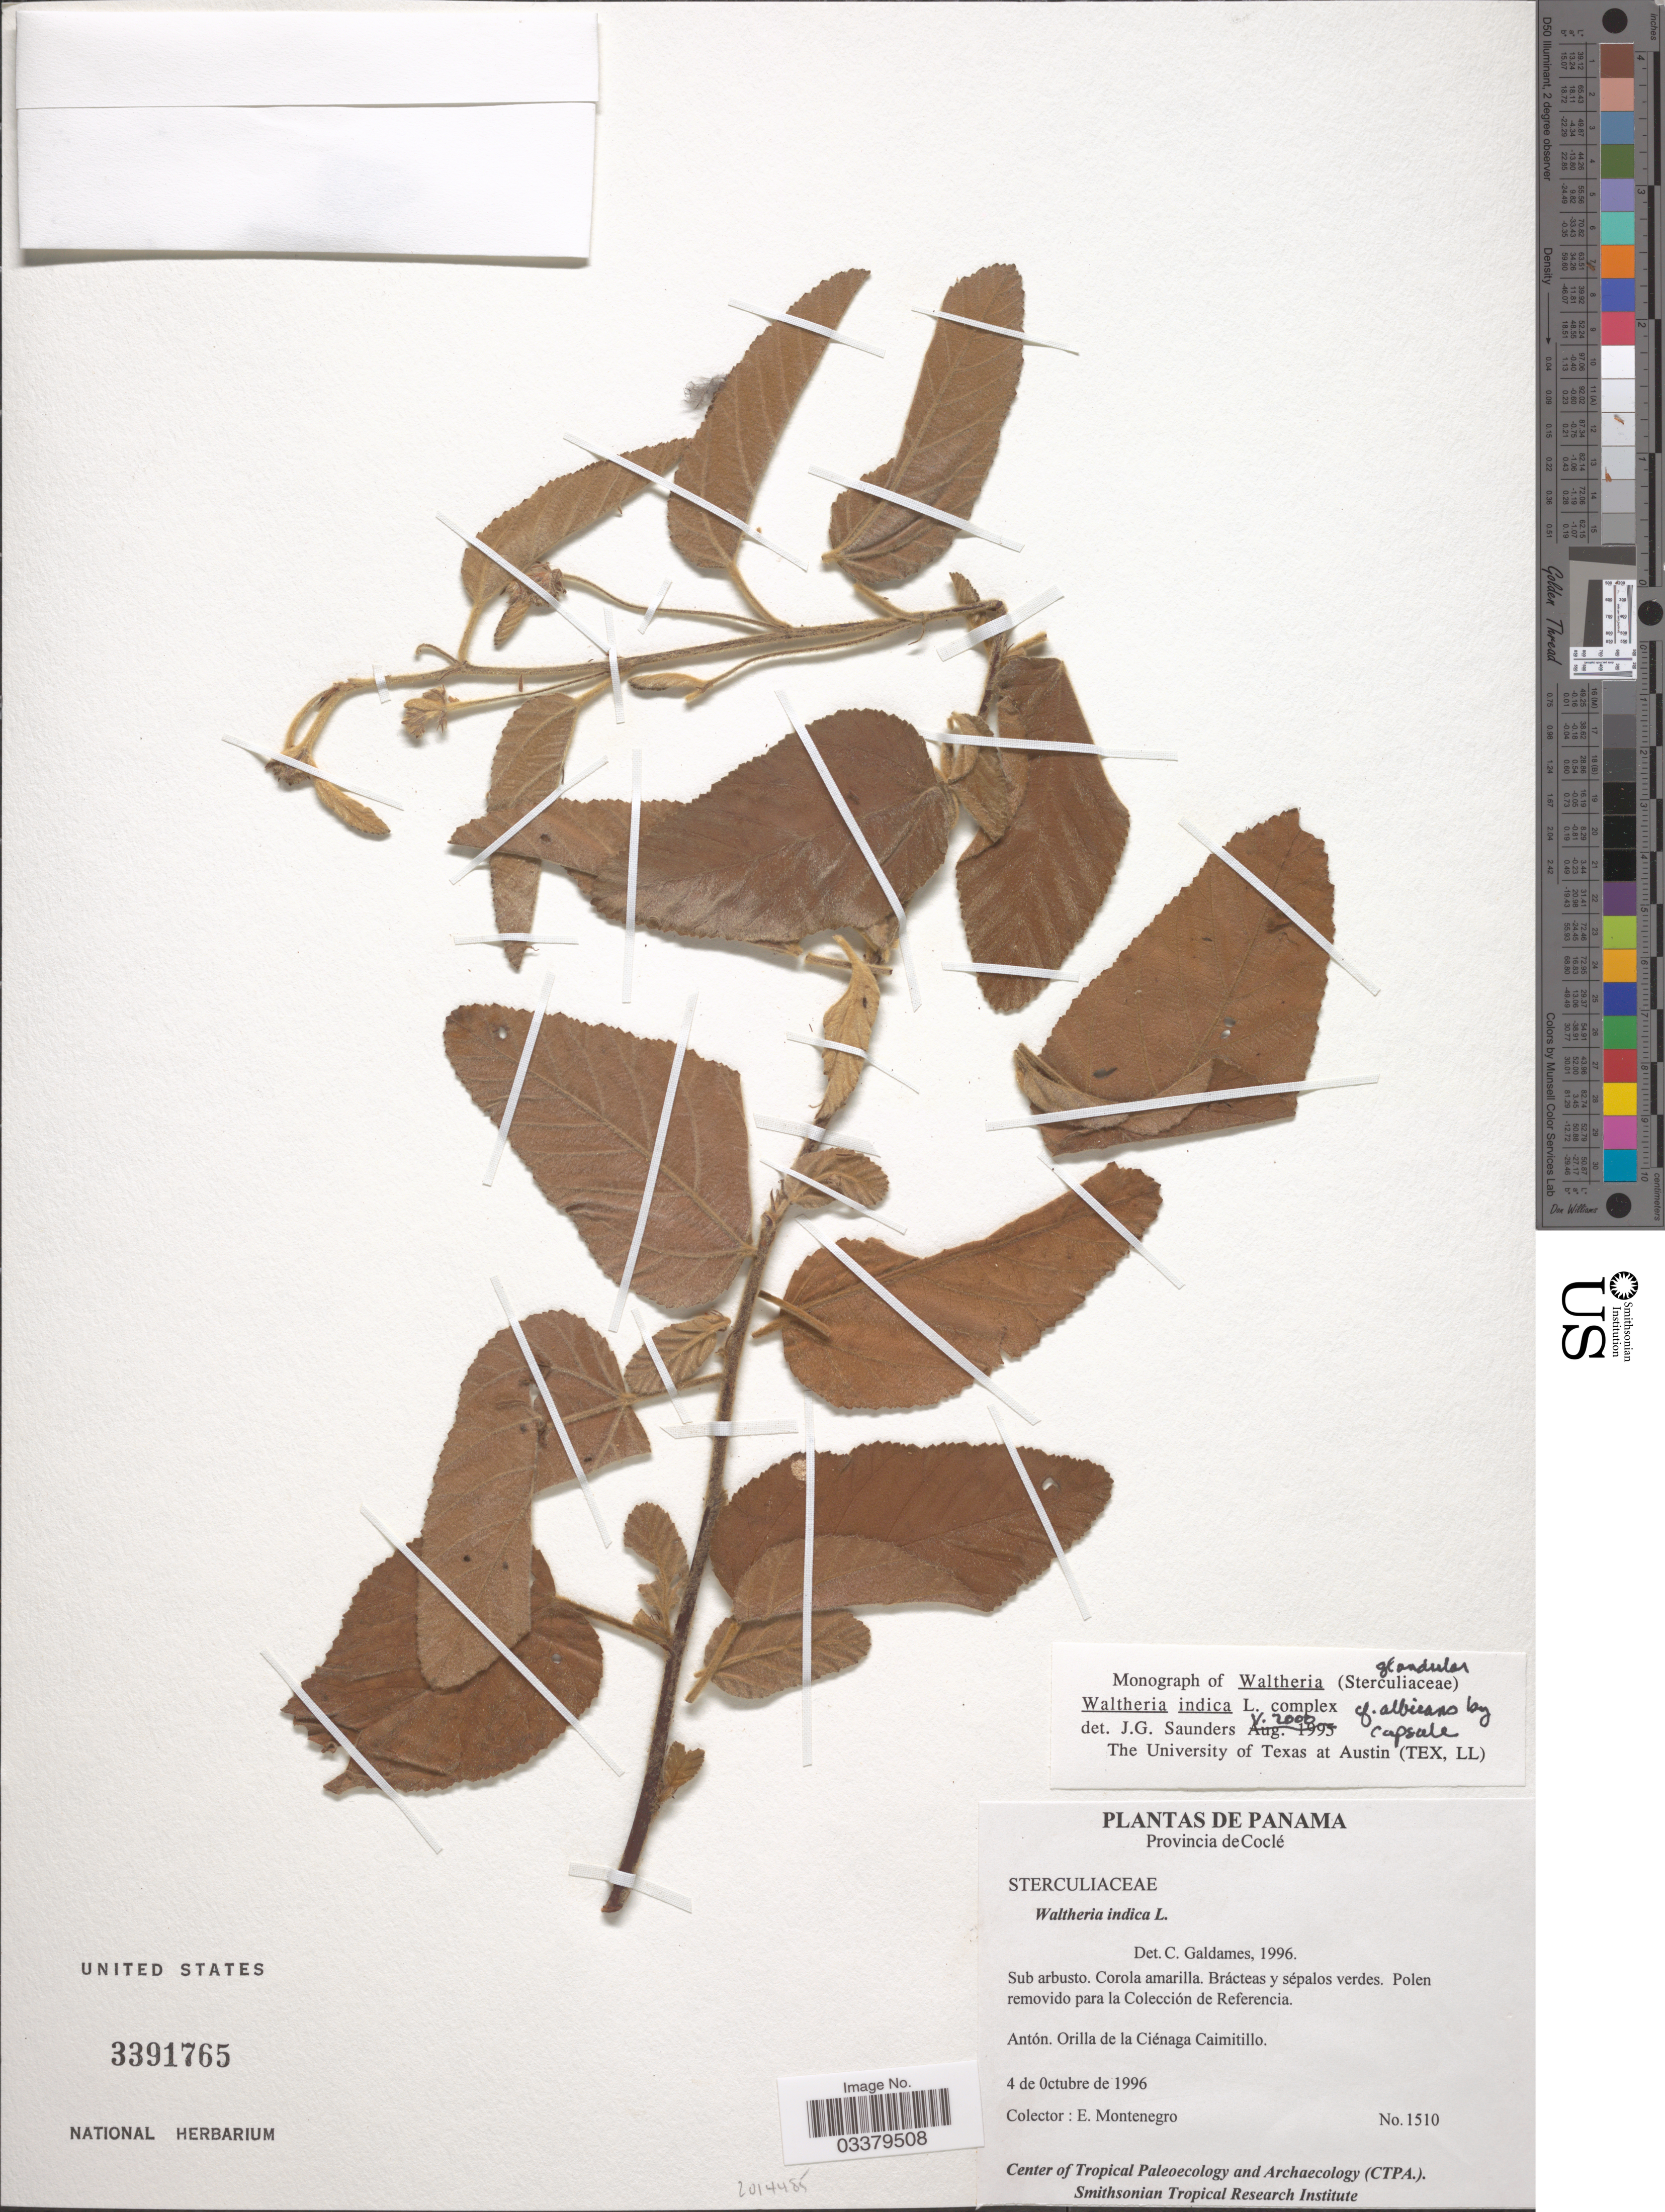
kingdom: Plantae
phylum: Tracheophyta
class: Magnoliopsida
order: Malvales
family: Malvaceae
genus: Waltheria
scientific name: Waltheria indica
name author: L.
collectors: E. Montenegro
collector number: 1510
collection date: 1996-10-04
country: Panama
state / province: Coclé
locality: Antón. Orilla de la Ciénaga Caimitillo.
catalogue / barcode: US 3391765